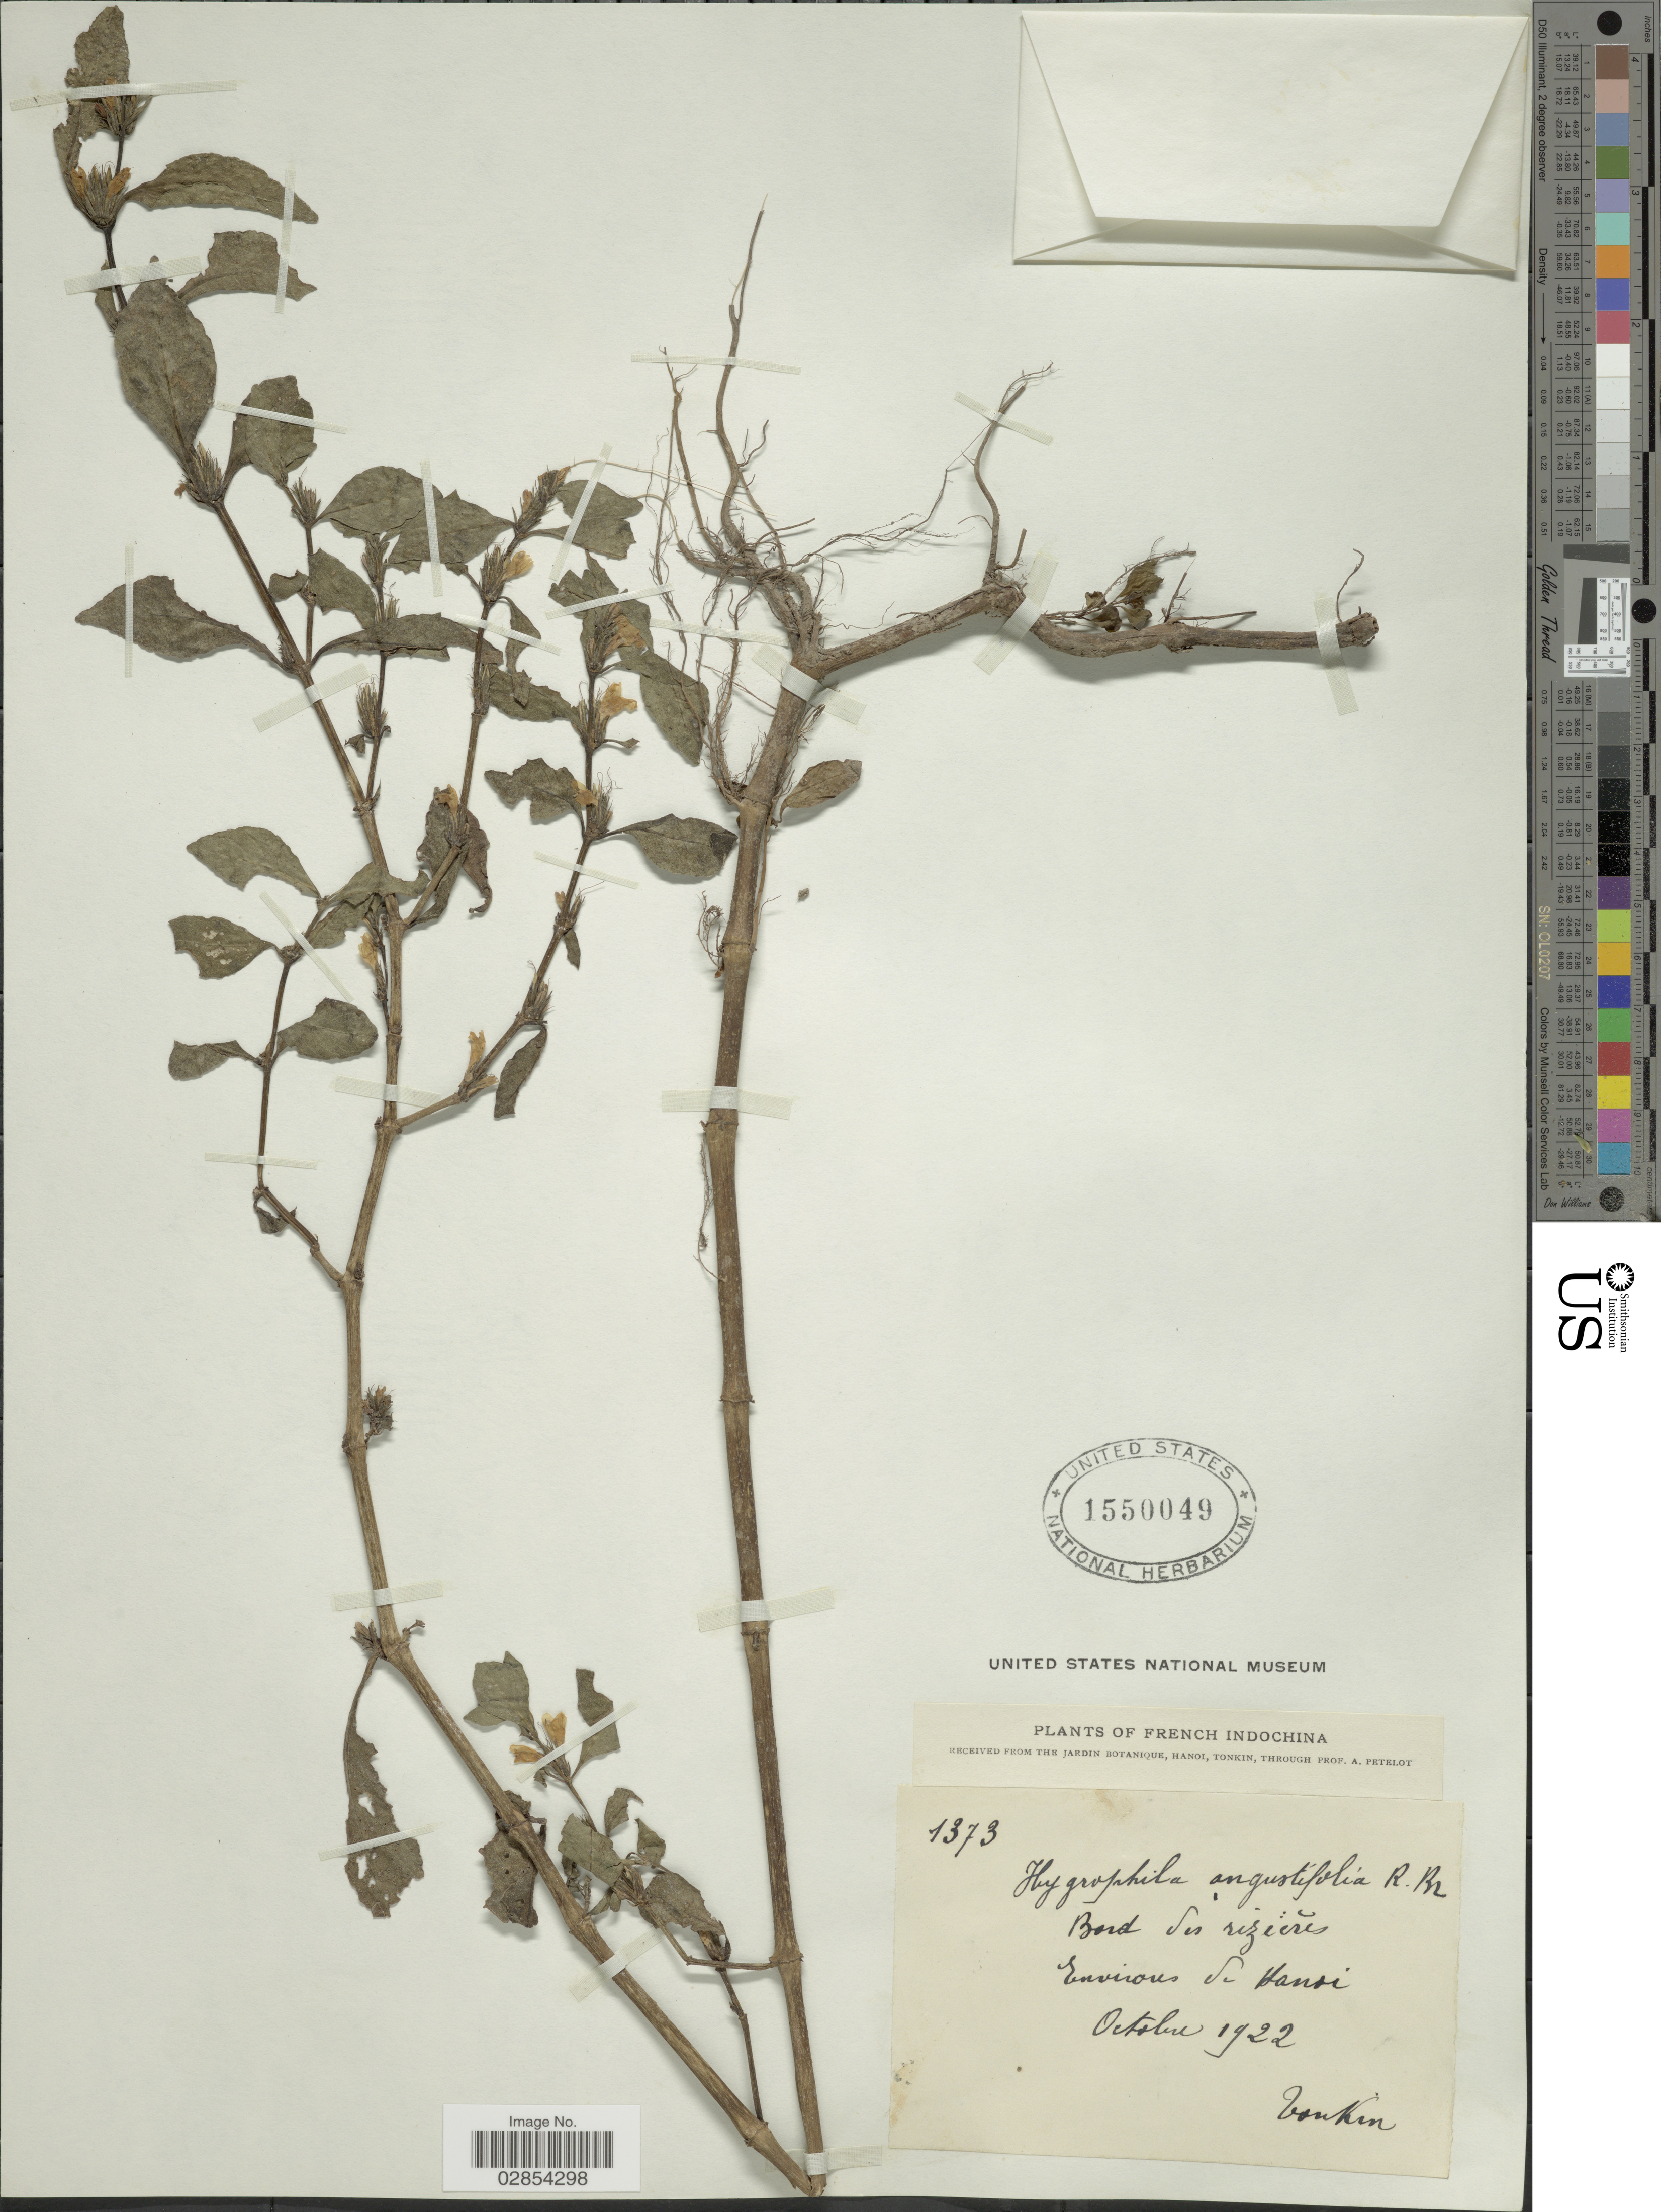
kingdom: Plantae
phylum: Tracheophyta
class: Magnoliopsida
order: Lamiales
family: Acanthaceae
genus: Hygrophila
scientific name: Hygrophila angustifolia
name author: R. Br.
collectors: A. Petelot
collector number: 1973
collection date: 1922-10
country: Vietnam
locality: Tonkin. French Indochina. Environs de Hanoi.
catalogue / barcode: US 1550049